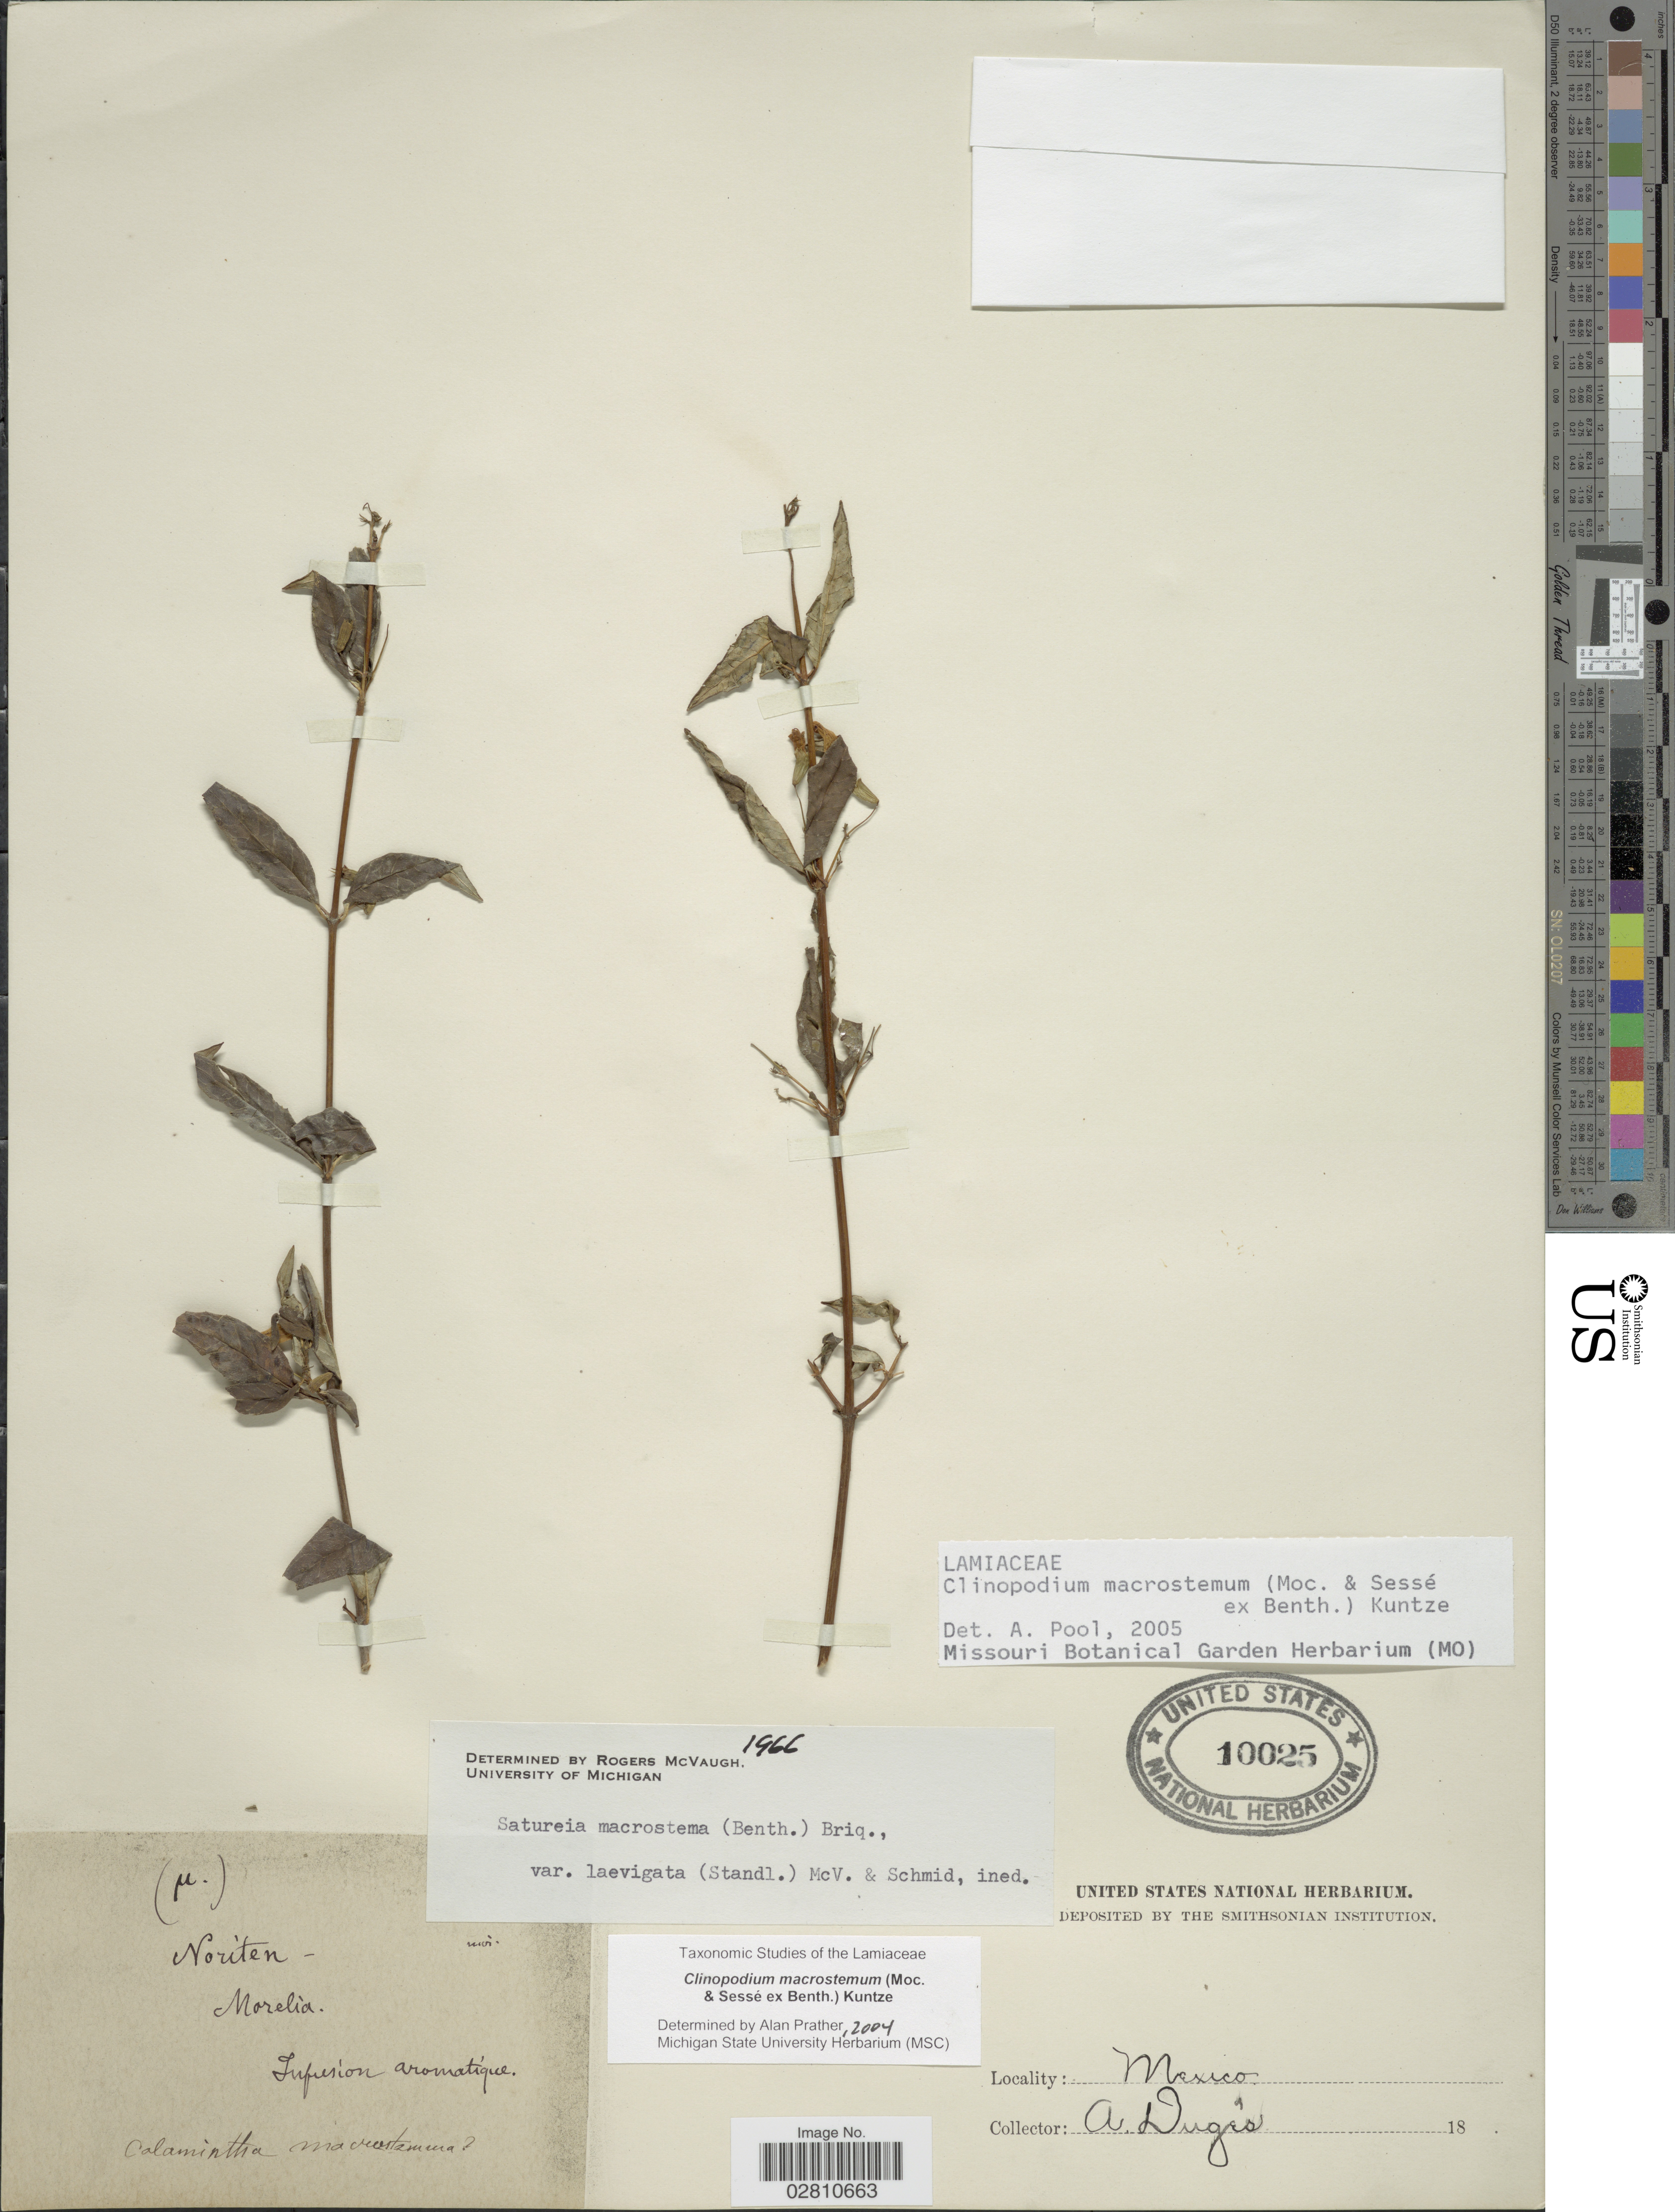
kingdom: Plantae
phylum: Tracheophyta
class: Magnoliopsida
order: Lamiales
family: Lamiaceae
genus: Clinopodium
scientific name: Clinopodium macrostemum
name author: (Moc. & Sessé ex Benth.) Kuntze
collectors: A. Dugès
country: Mexico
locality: Morelia, Mexico.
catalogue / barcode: US 10025